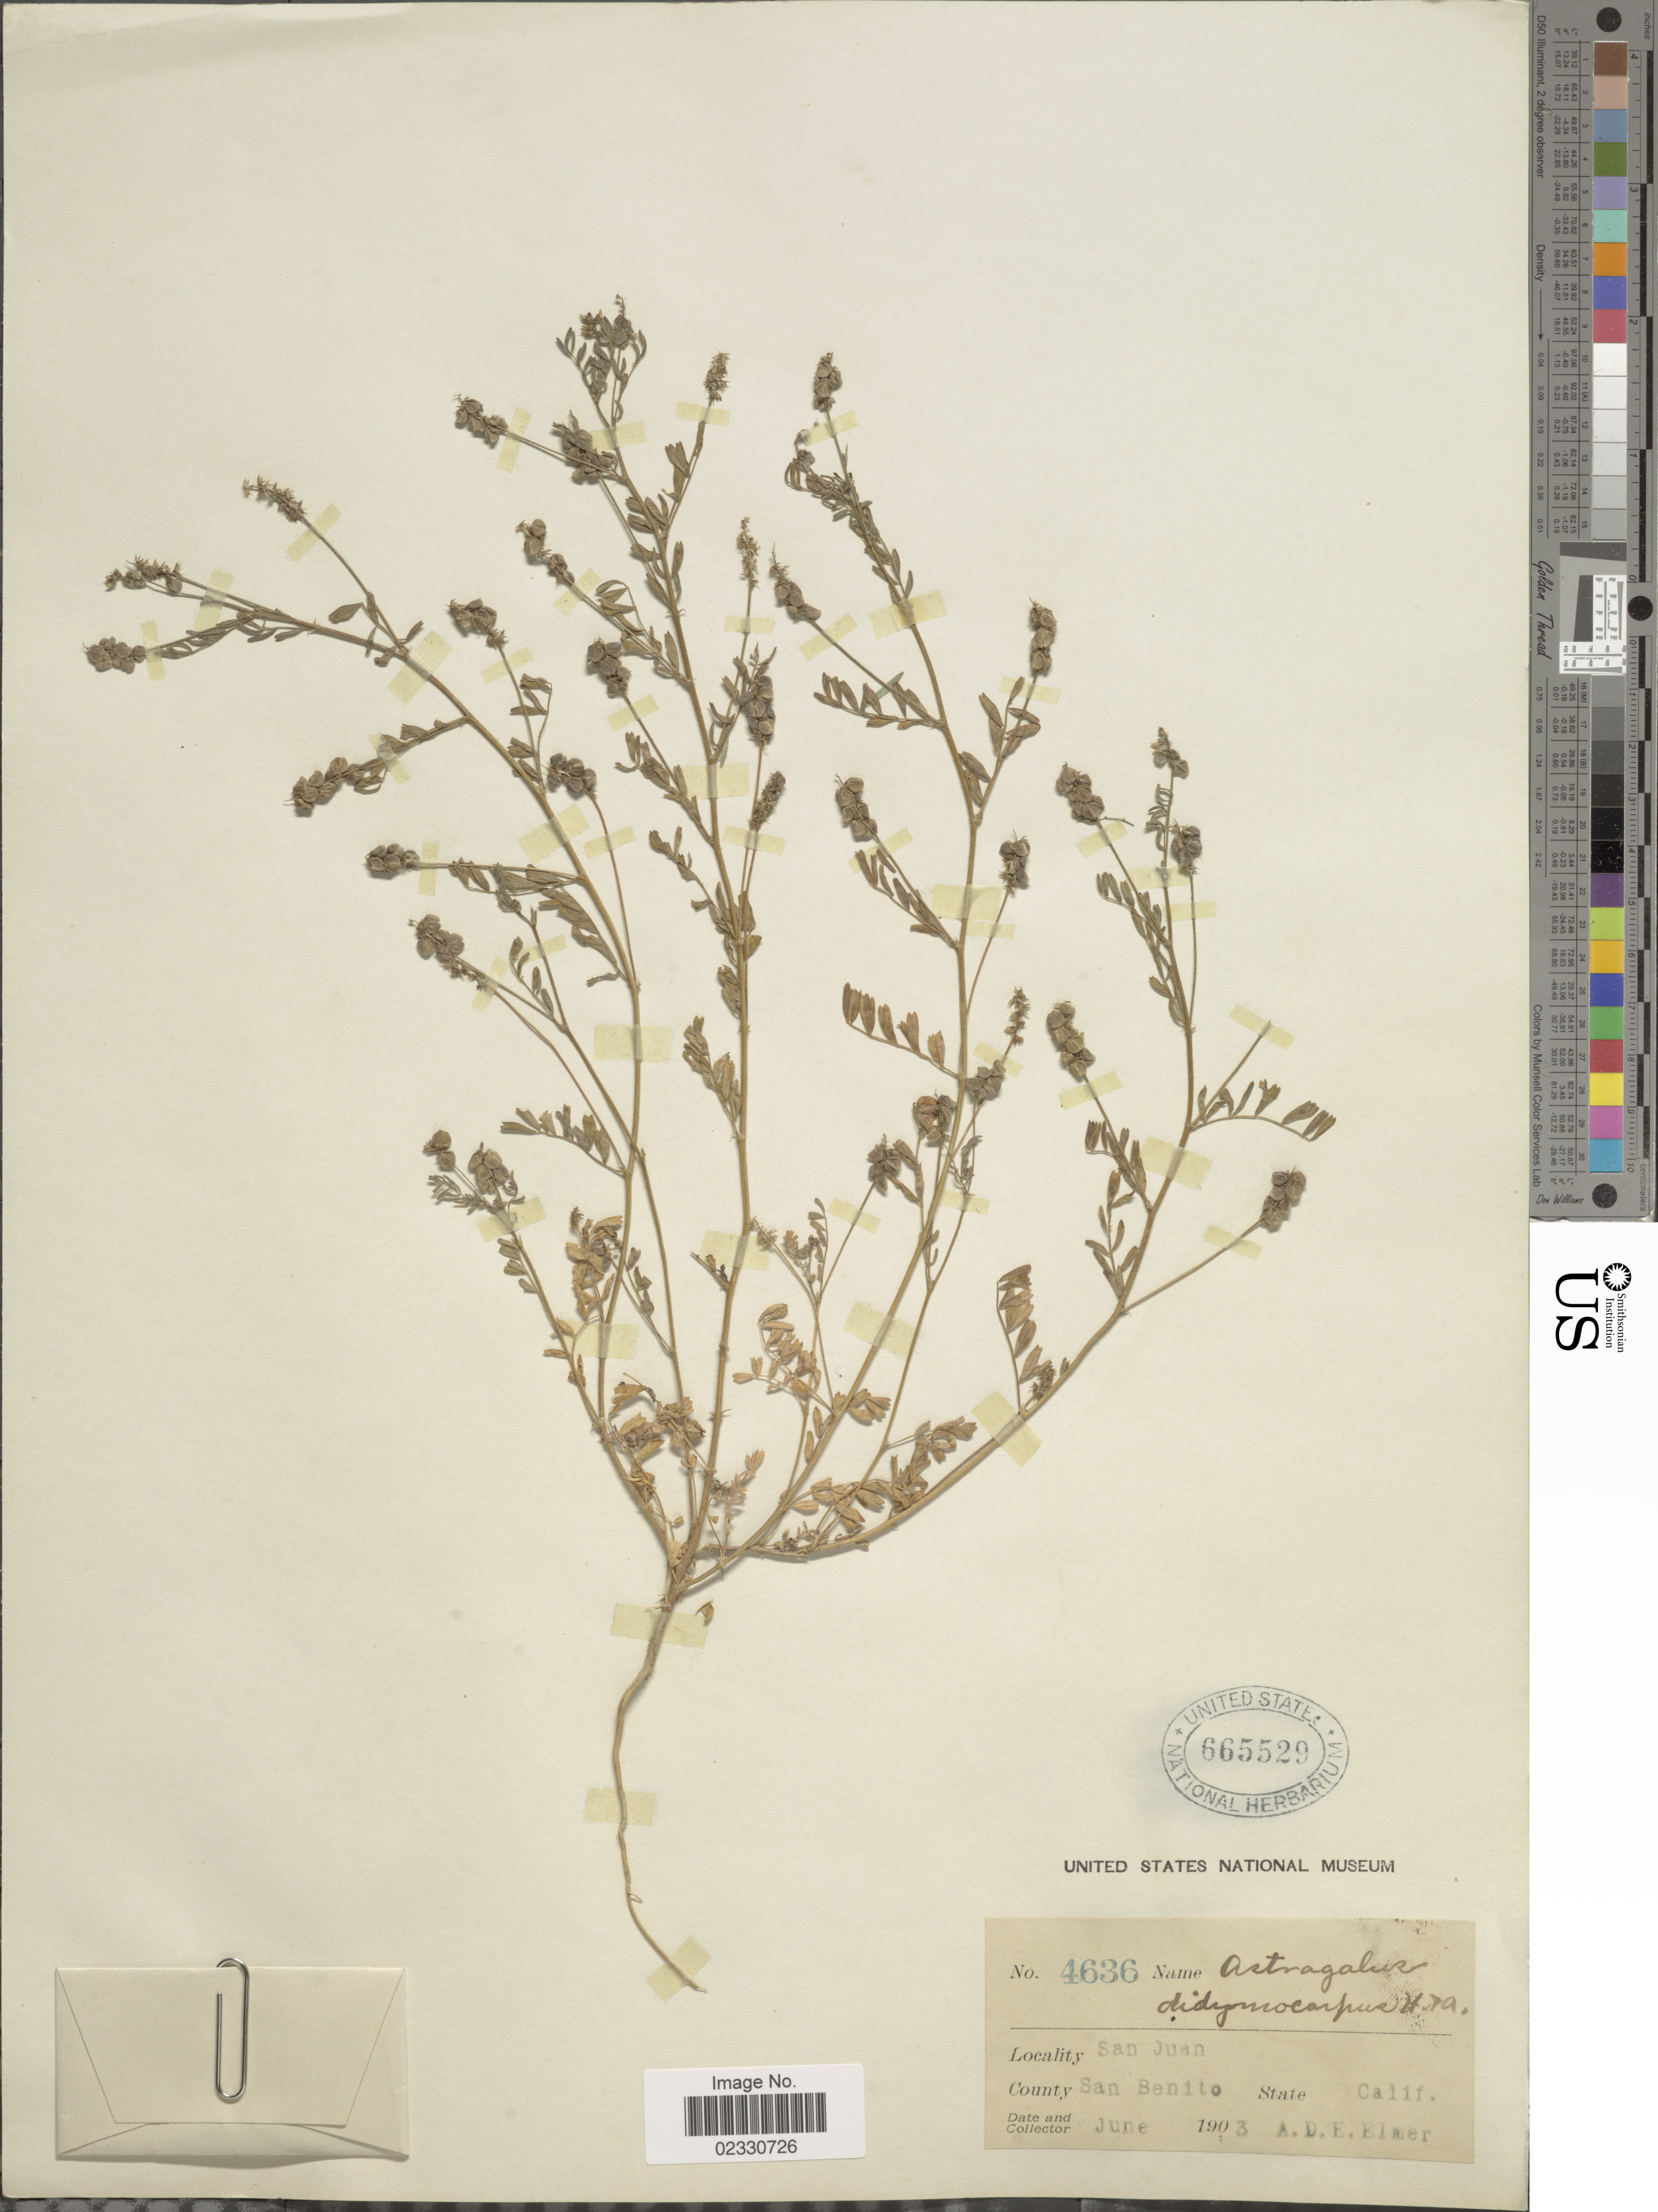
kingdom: Plantae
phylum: Tracheophyta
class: Magnoliopsida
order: Fabales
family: Fabaceae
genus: Astragalus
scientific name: Astragalus didymocarpus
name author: Hook. & Arn.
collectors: A. D. E. Elmer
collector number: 4636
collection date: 1903-06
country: United States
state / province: California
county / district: San Benito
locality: San Juan, County San Benito.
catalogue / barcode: US 665529